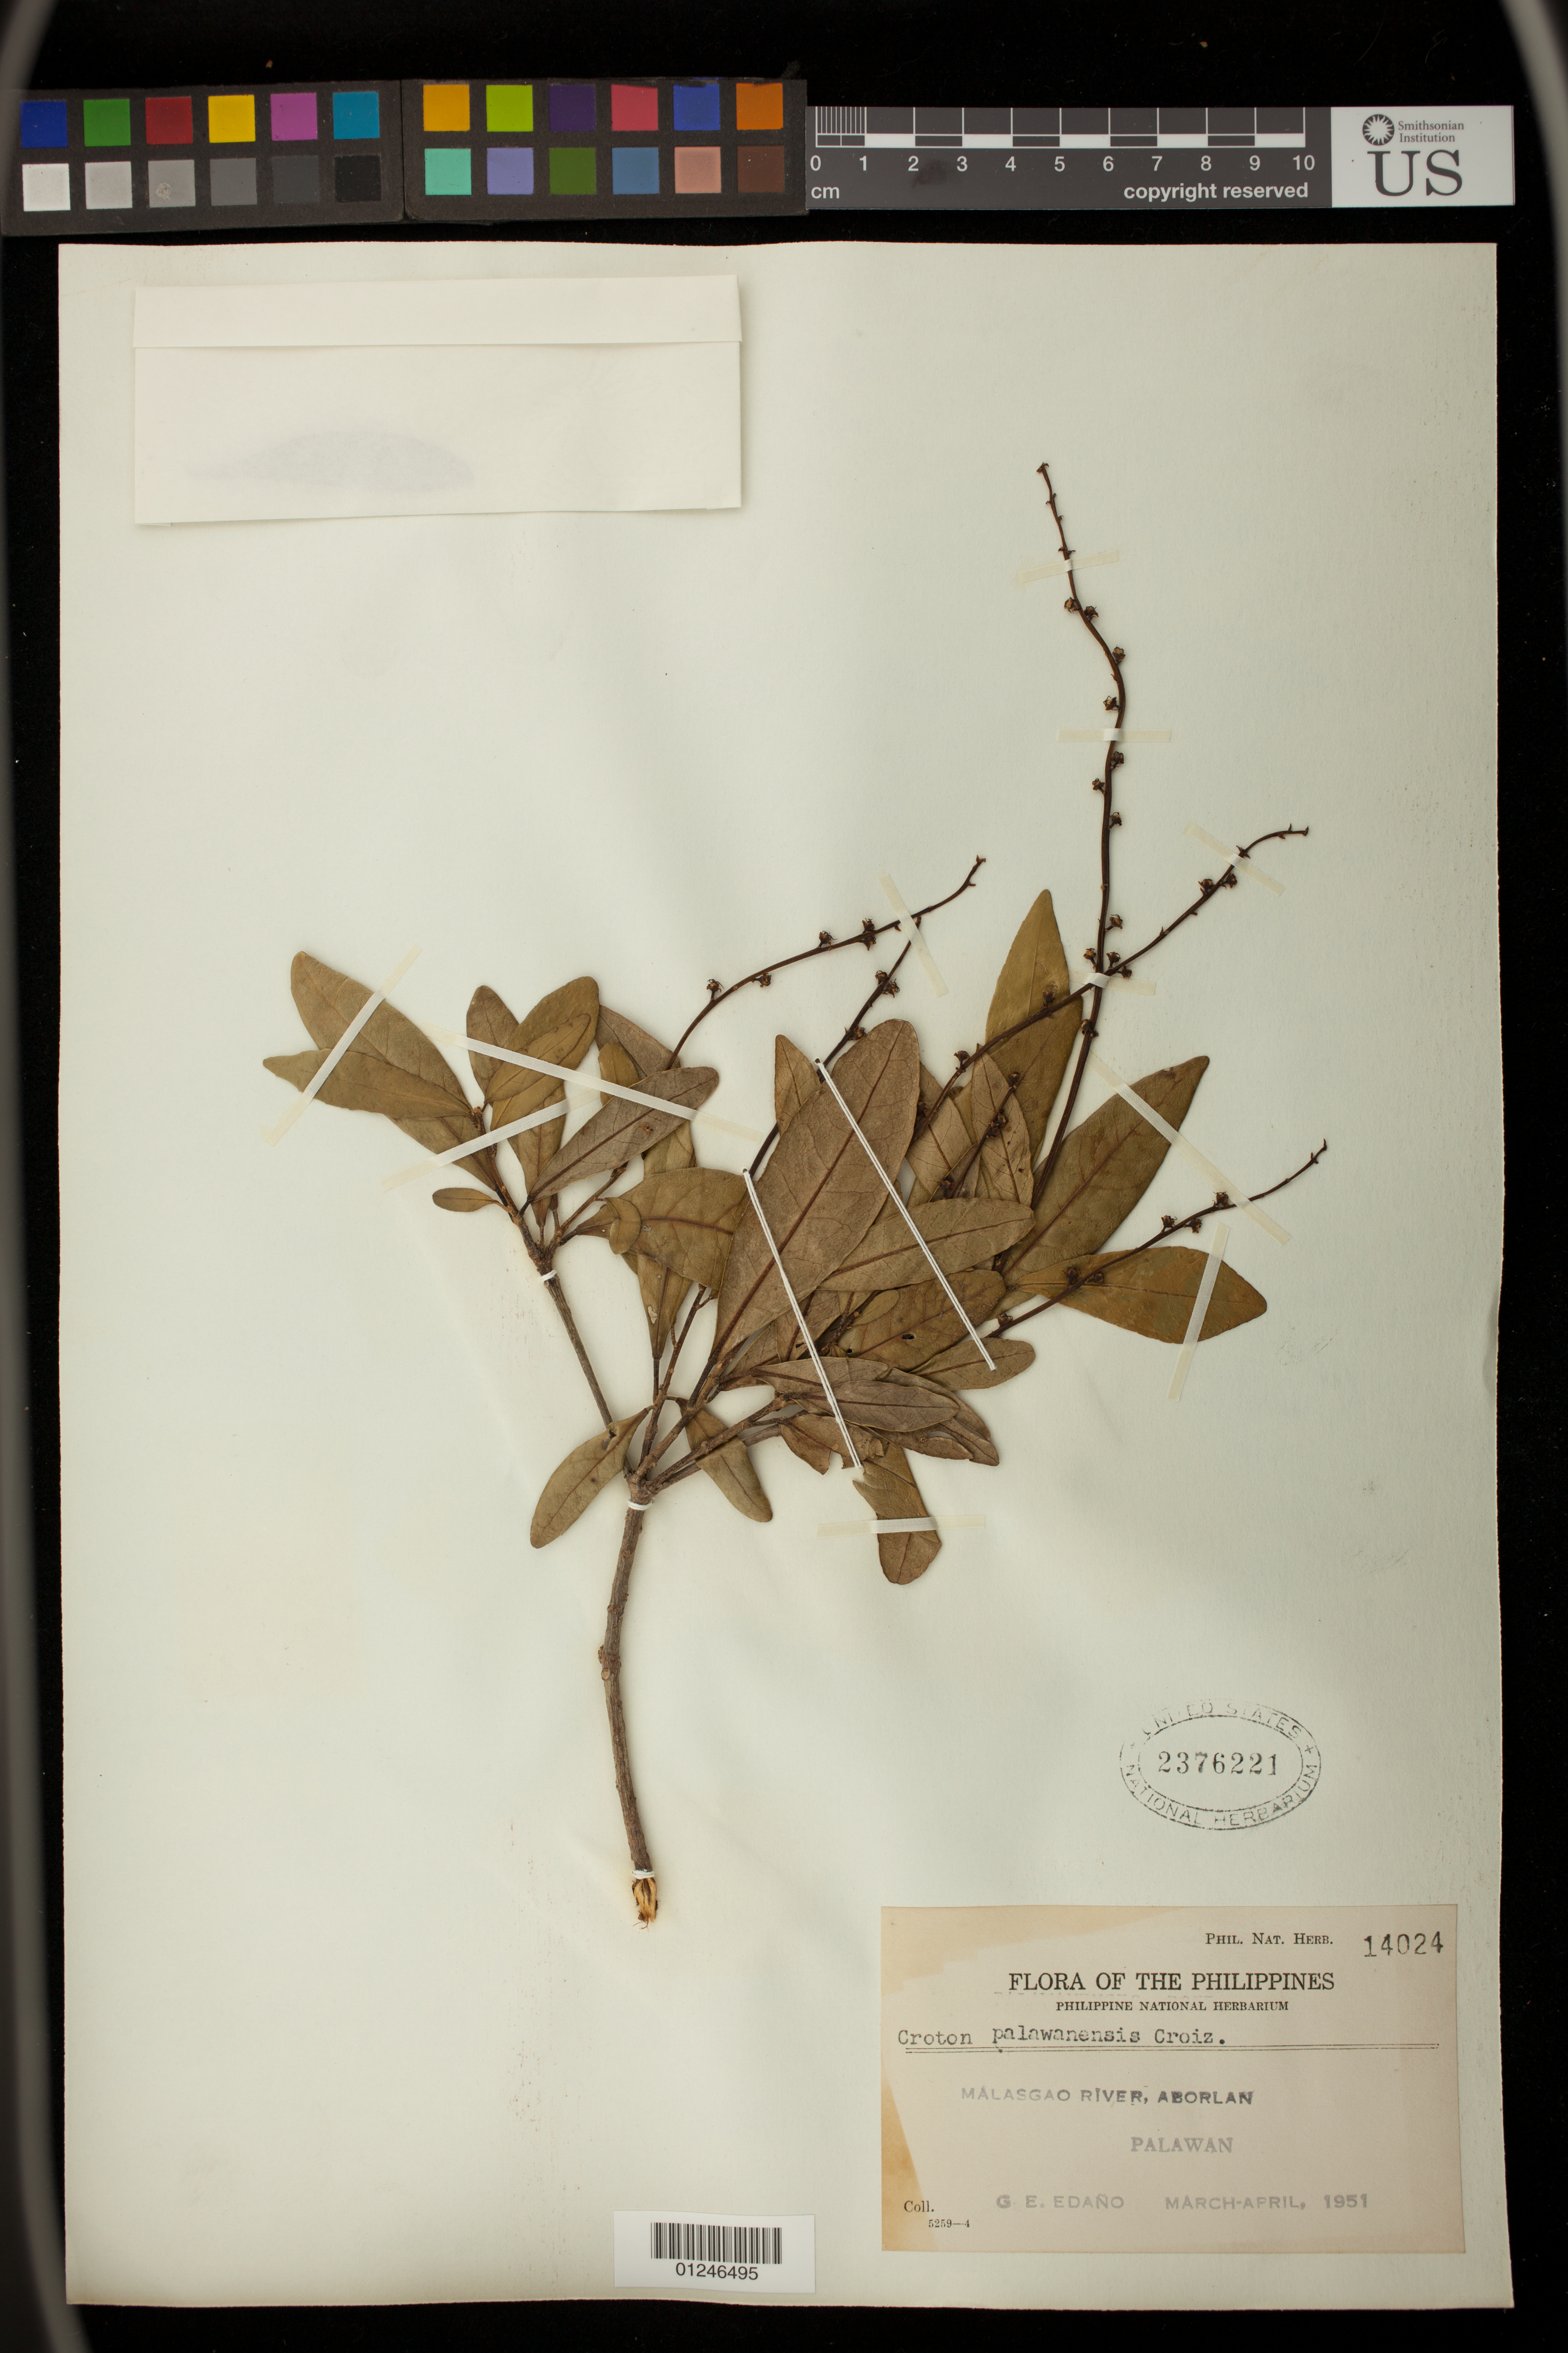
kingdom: Plantae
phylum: Tracheophyta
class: Magnoliopsida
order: Malpighiales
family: Euphorbiaceae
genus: Croton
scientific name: Croton palawanensis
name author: Merr. ex Croizat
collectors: G. E. Edaño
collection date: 1951-03-01/1951-04-01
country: Philippines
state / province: Mimaropa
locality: Malasgao River, Aborlan, Palawan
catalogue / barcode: US 2376221